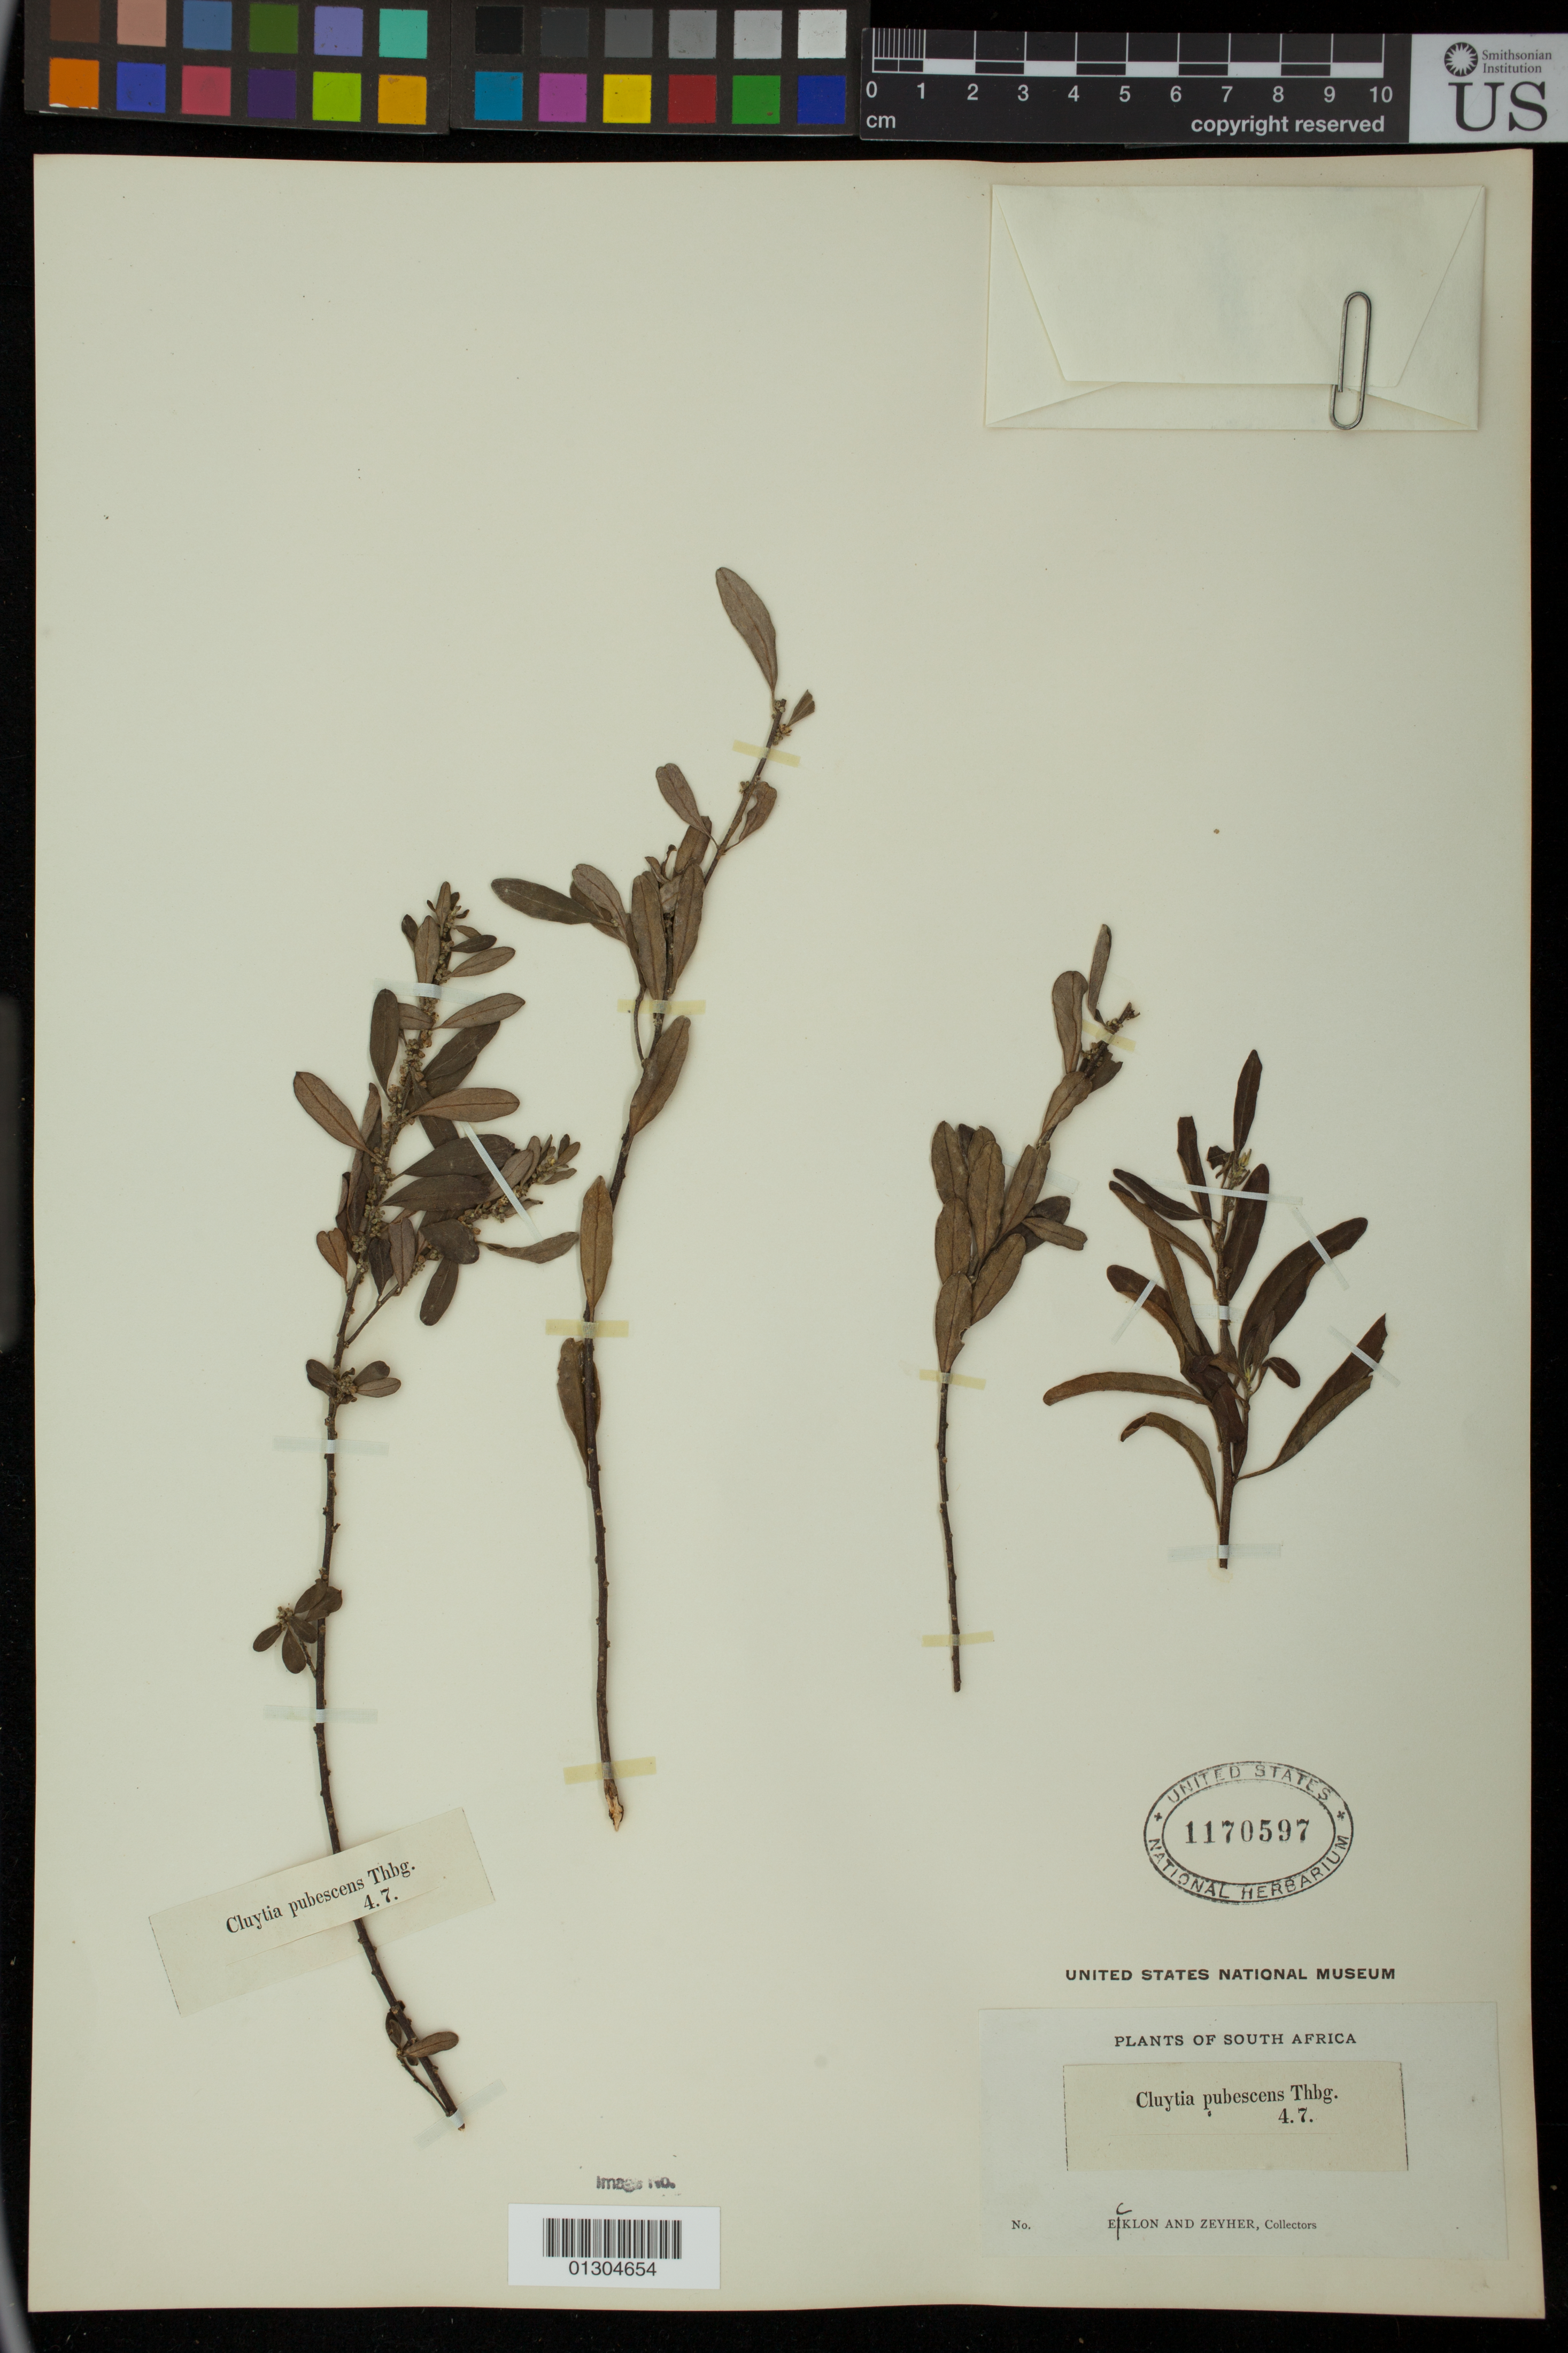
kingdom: Plantae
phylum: Tracheophyta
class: Magnoliopsida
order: Malpighiales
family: Peraceae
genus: Clutia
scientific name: Clutia pubescens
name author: Thunb.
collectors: -. Ecklon & -. Zeyher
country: South Africa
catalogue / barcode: US 1170597